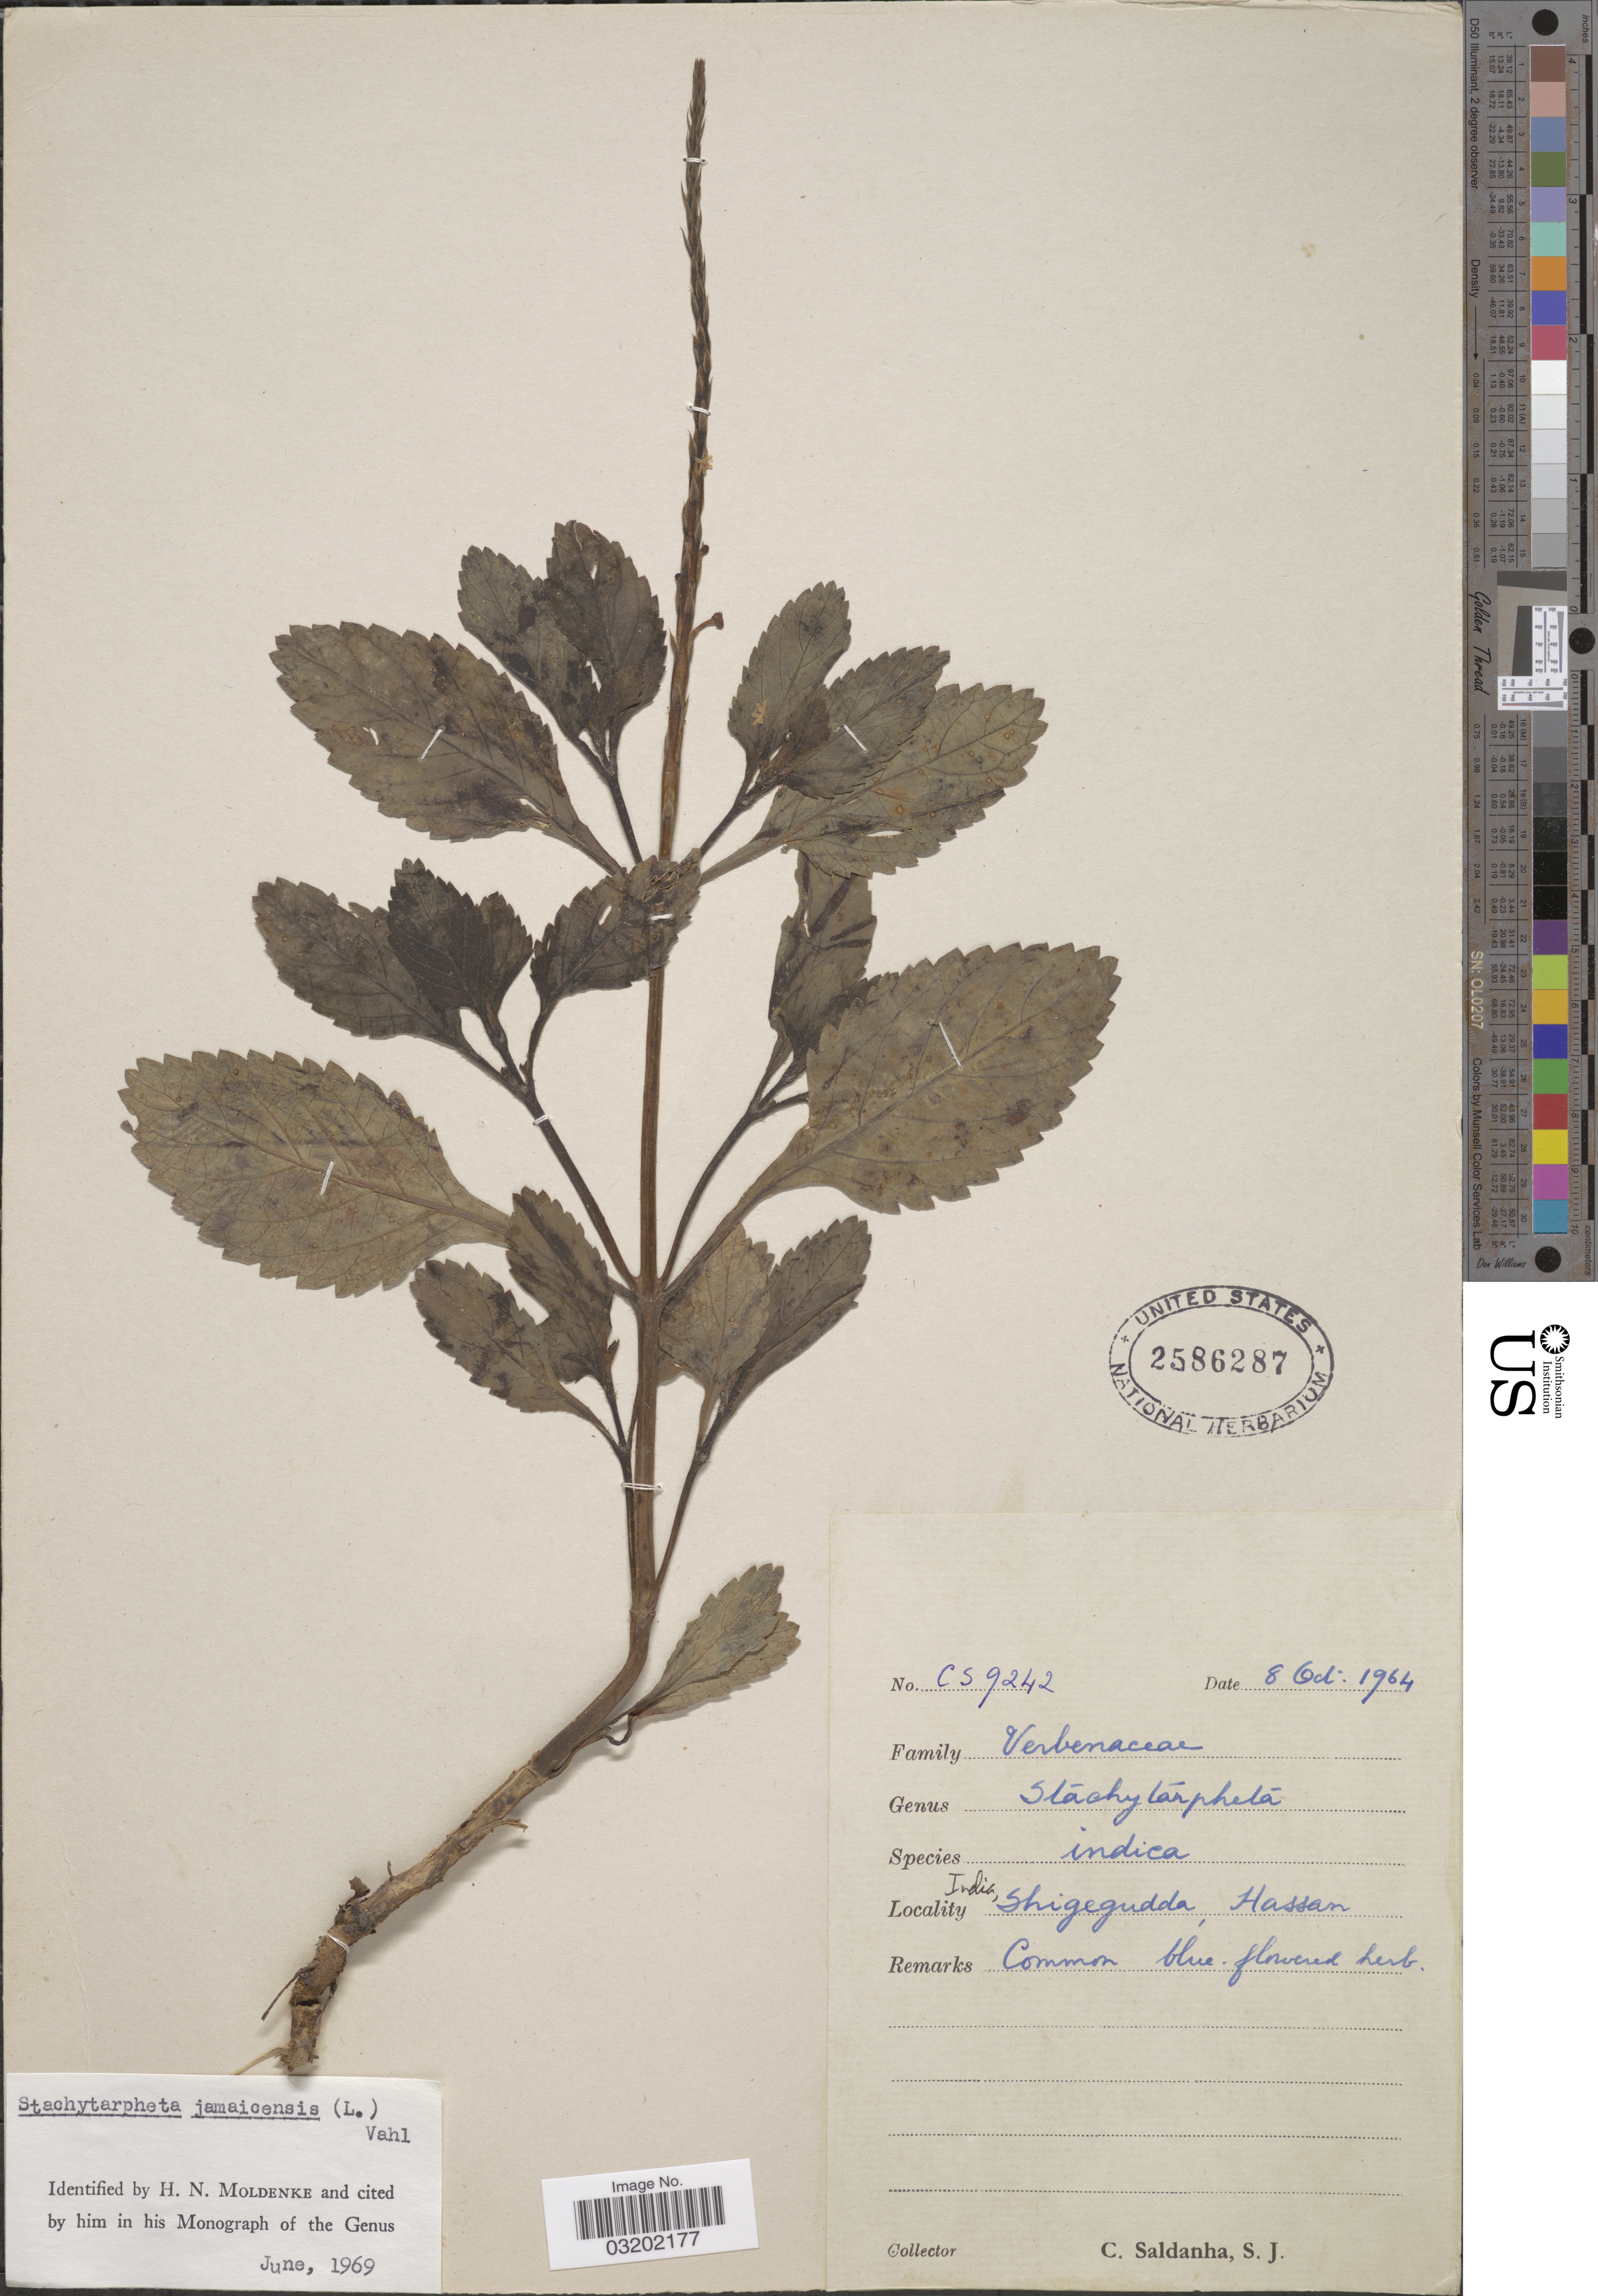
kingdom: Plantae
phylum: Tracheophyta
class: Magnoliopsida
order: Lamiales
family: Verbenaceae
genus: Stachytarpheta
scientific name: Stachytarpheta jamaicensis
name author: (L.) Vahl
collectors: C. Saldanha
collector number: CS9242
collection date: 1964-10-08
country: India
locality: Shigegudda, Hassan.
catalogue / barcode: US 2586287